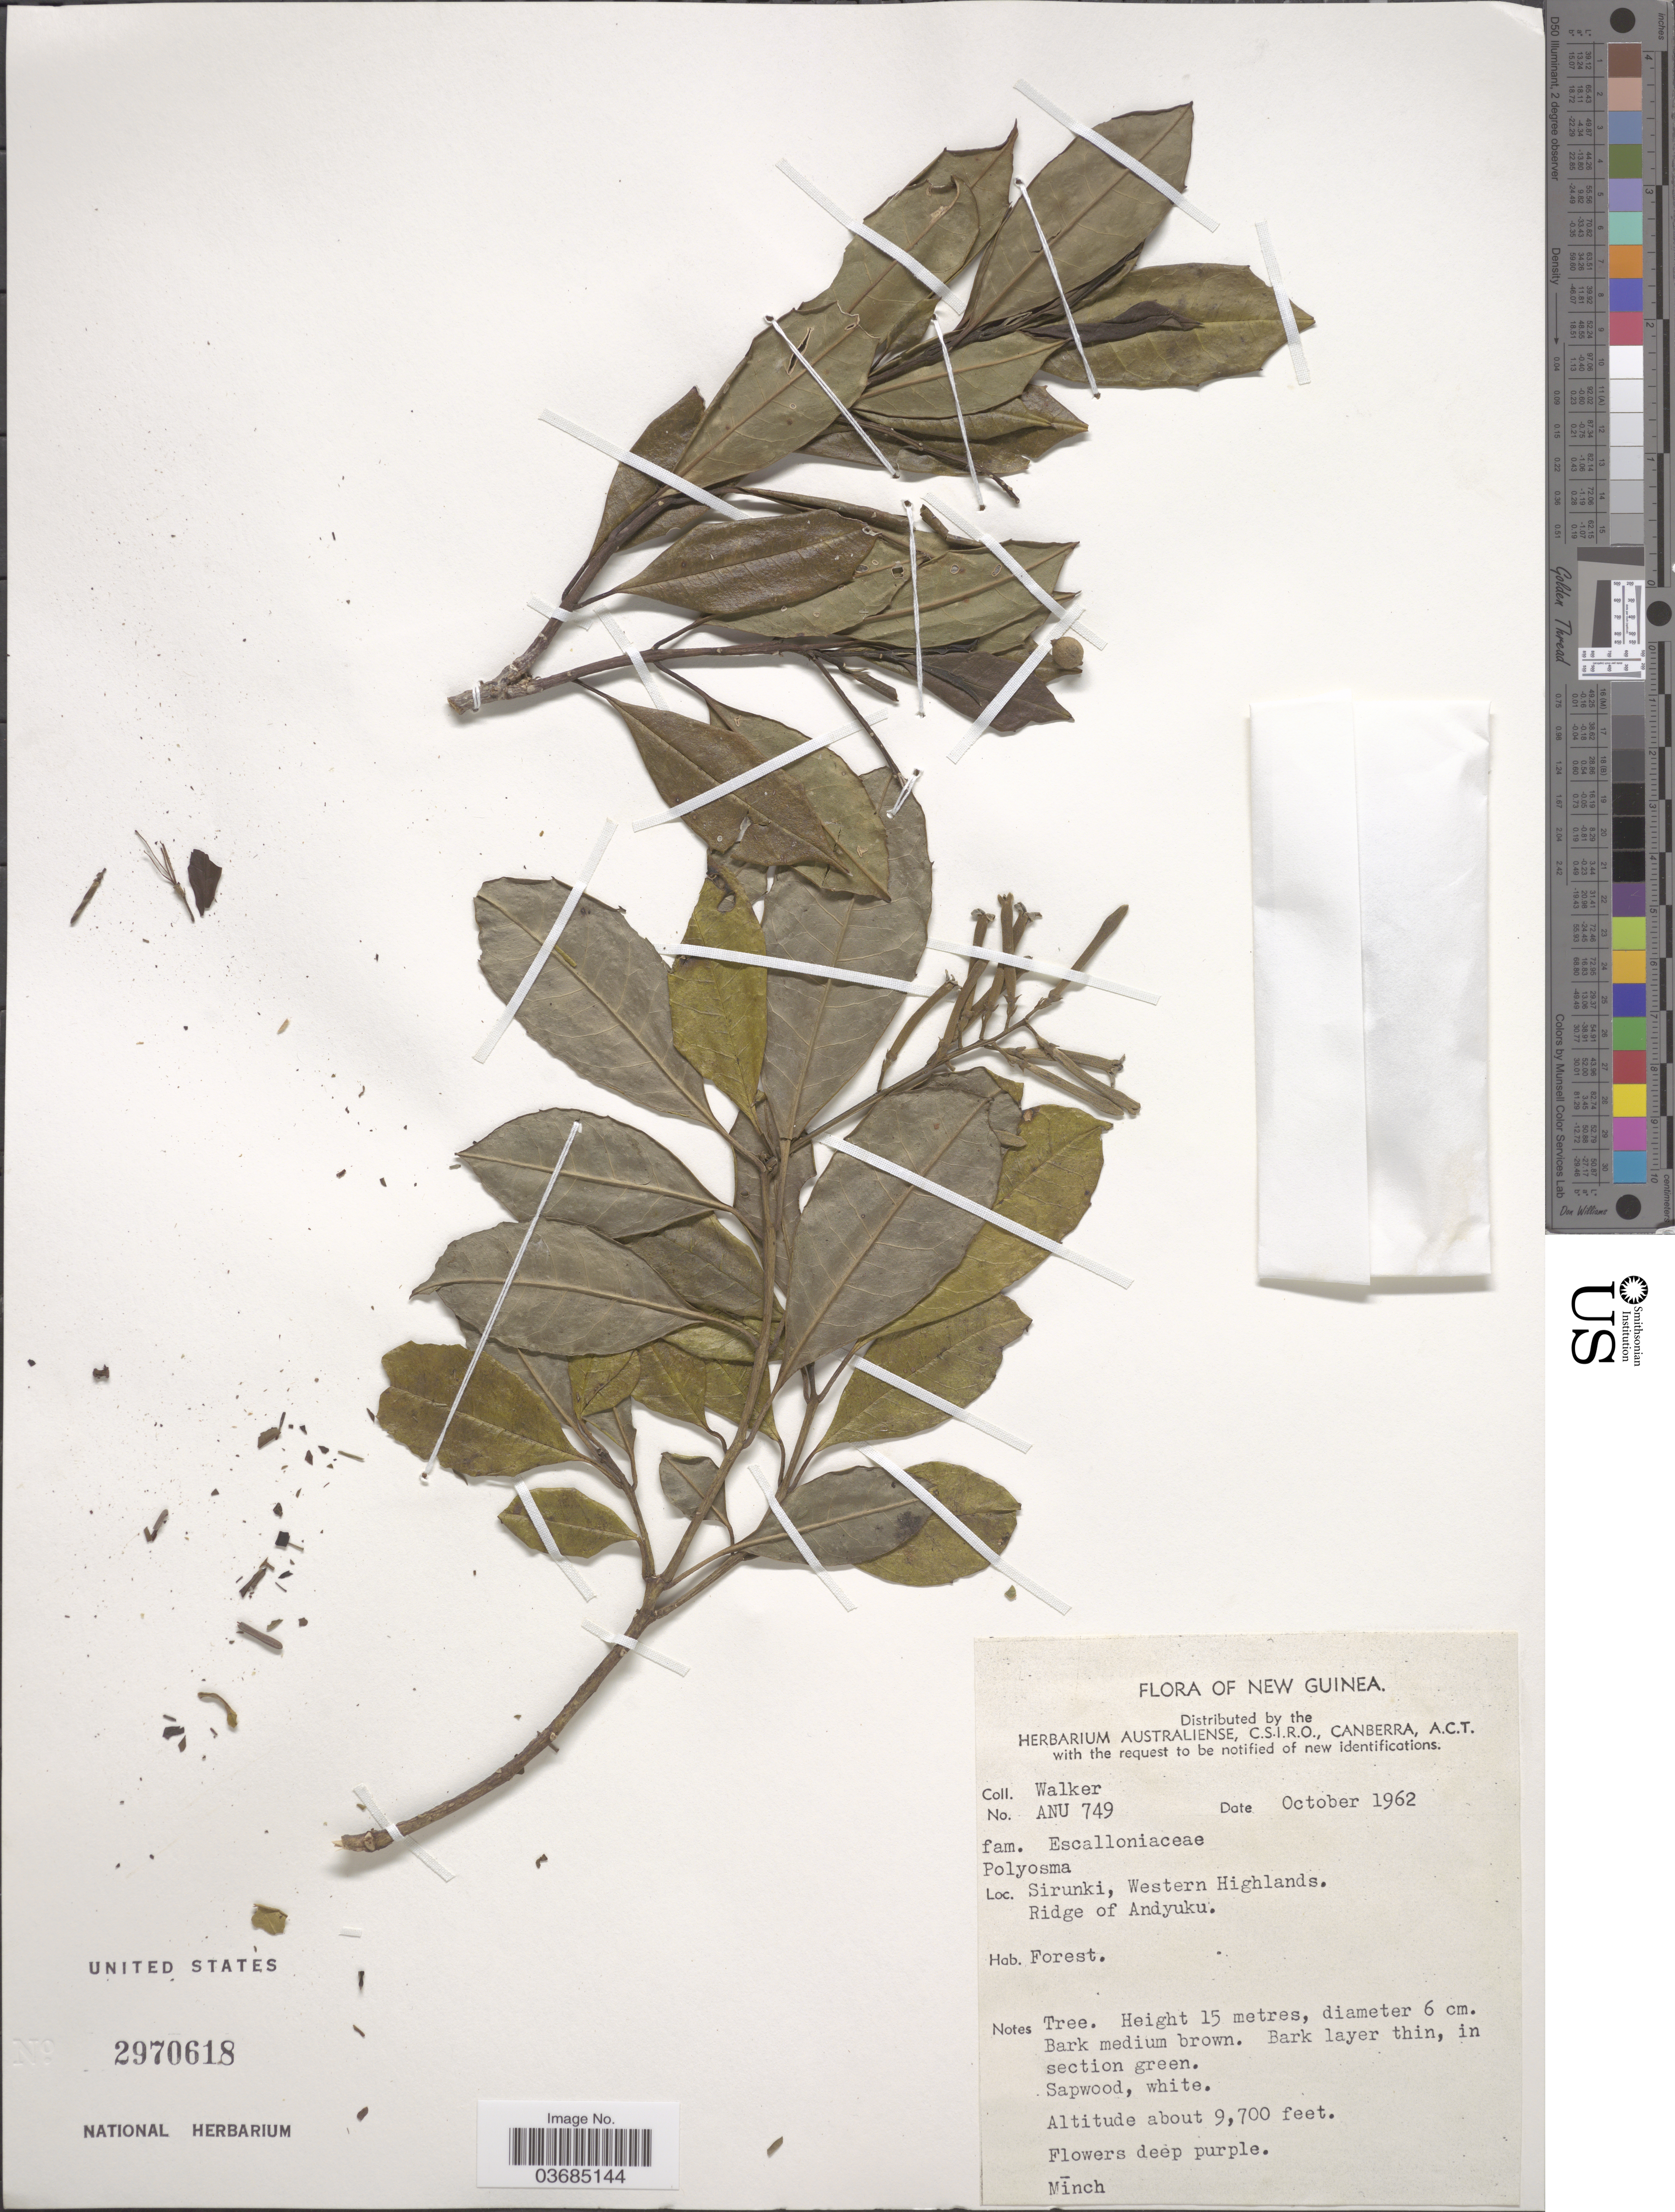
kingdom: Plantae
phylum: Tracheophyta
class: Magnoliopsida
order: Escalloniales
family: Escalloniaceae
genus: Polyosma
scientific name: Polyosma sp.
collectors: -. Walker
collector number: ANU 749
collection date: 1962-10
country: Papua New Guinea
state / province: Western Highlands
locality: New Guinea. Sirunki, Western Highlands. Ridge of Andyuku.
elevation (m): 2957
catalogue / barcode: US 2970618